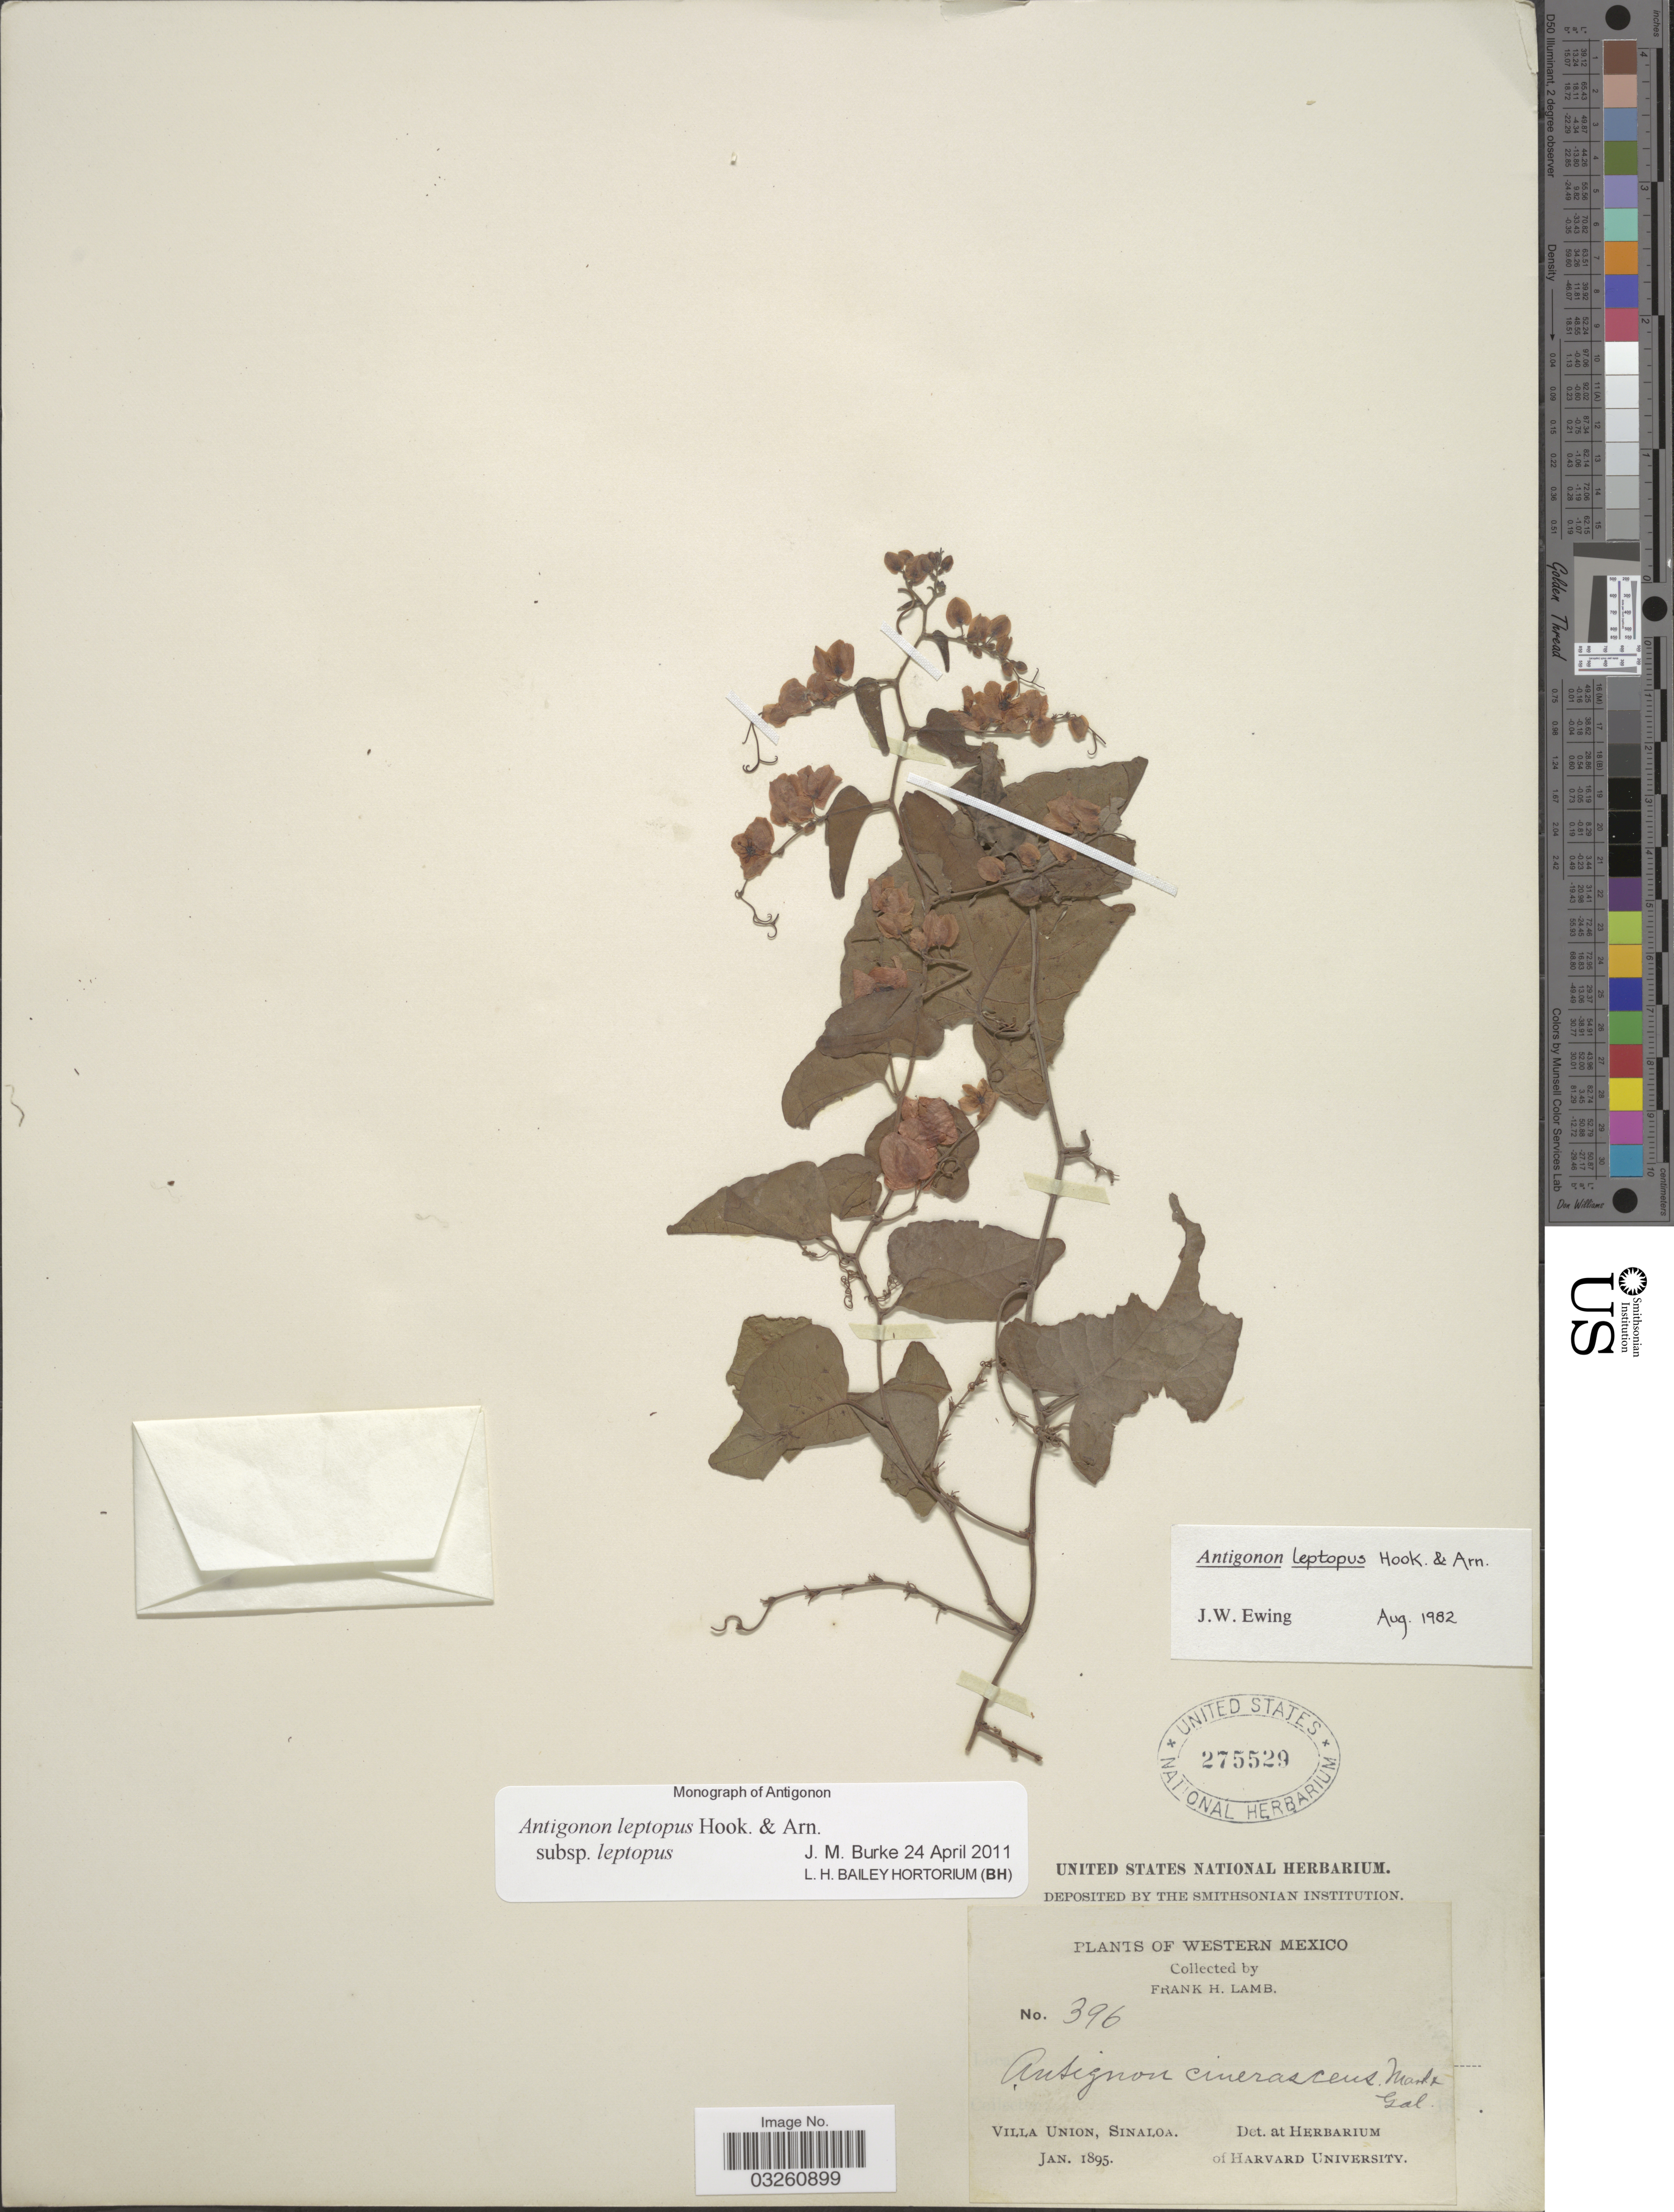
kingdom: Plantae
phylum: Tracheophyta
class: Magnoliopsida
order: Caryophyllales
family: Polygonaceae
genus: Antigonon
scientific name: Antigonon leptopus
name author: Hook. & Arn.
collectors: F. H. Lamb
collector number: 396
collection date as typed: Jan 1895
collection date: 1895-01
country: Mexico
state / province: Sinaloa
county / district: Mazatlán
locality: Villa Unión.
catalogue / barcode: US 275529